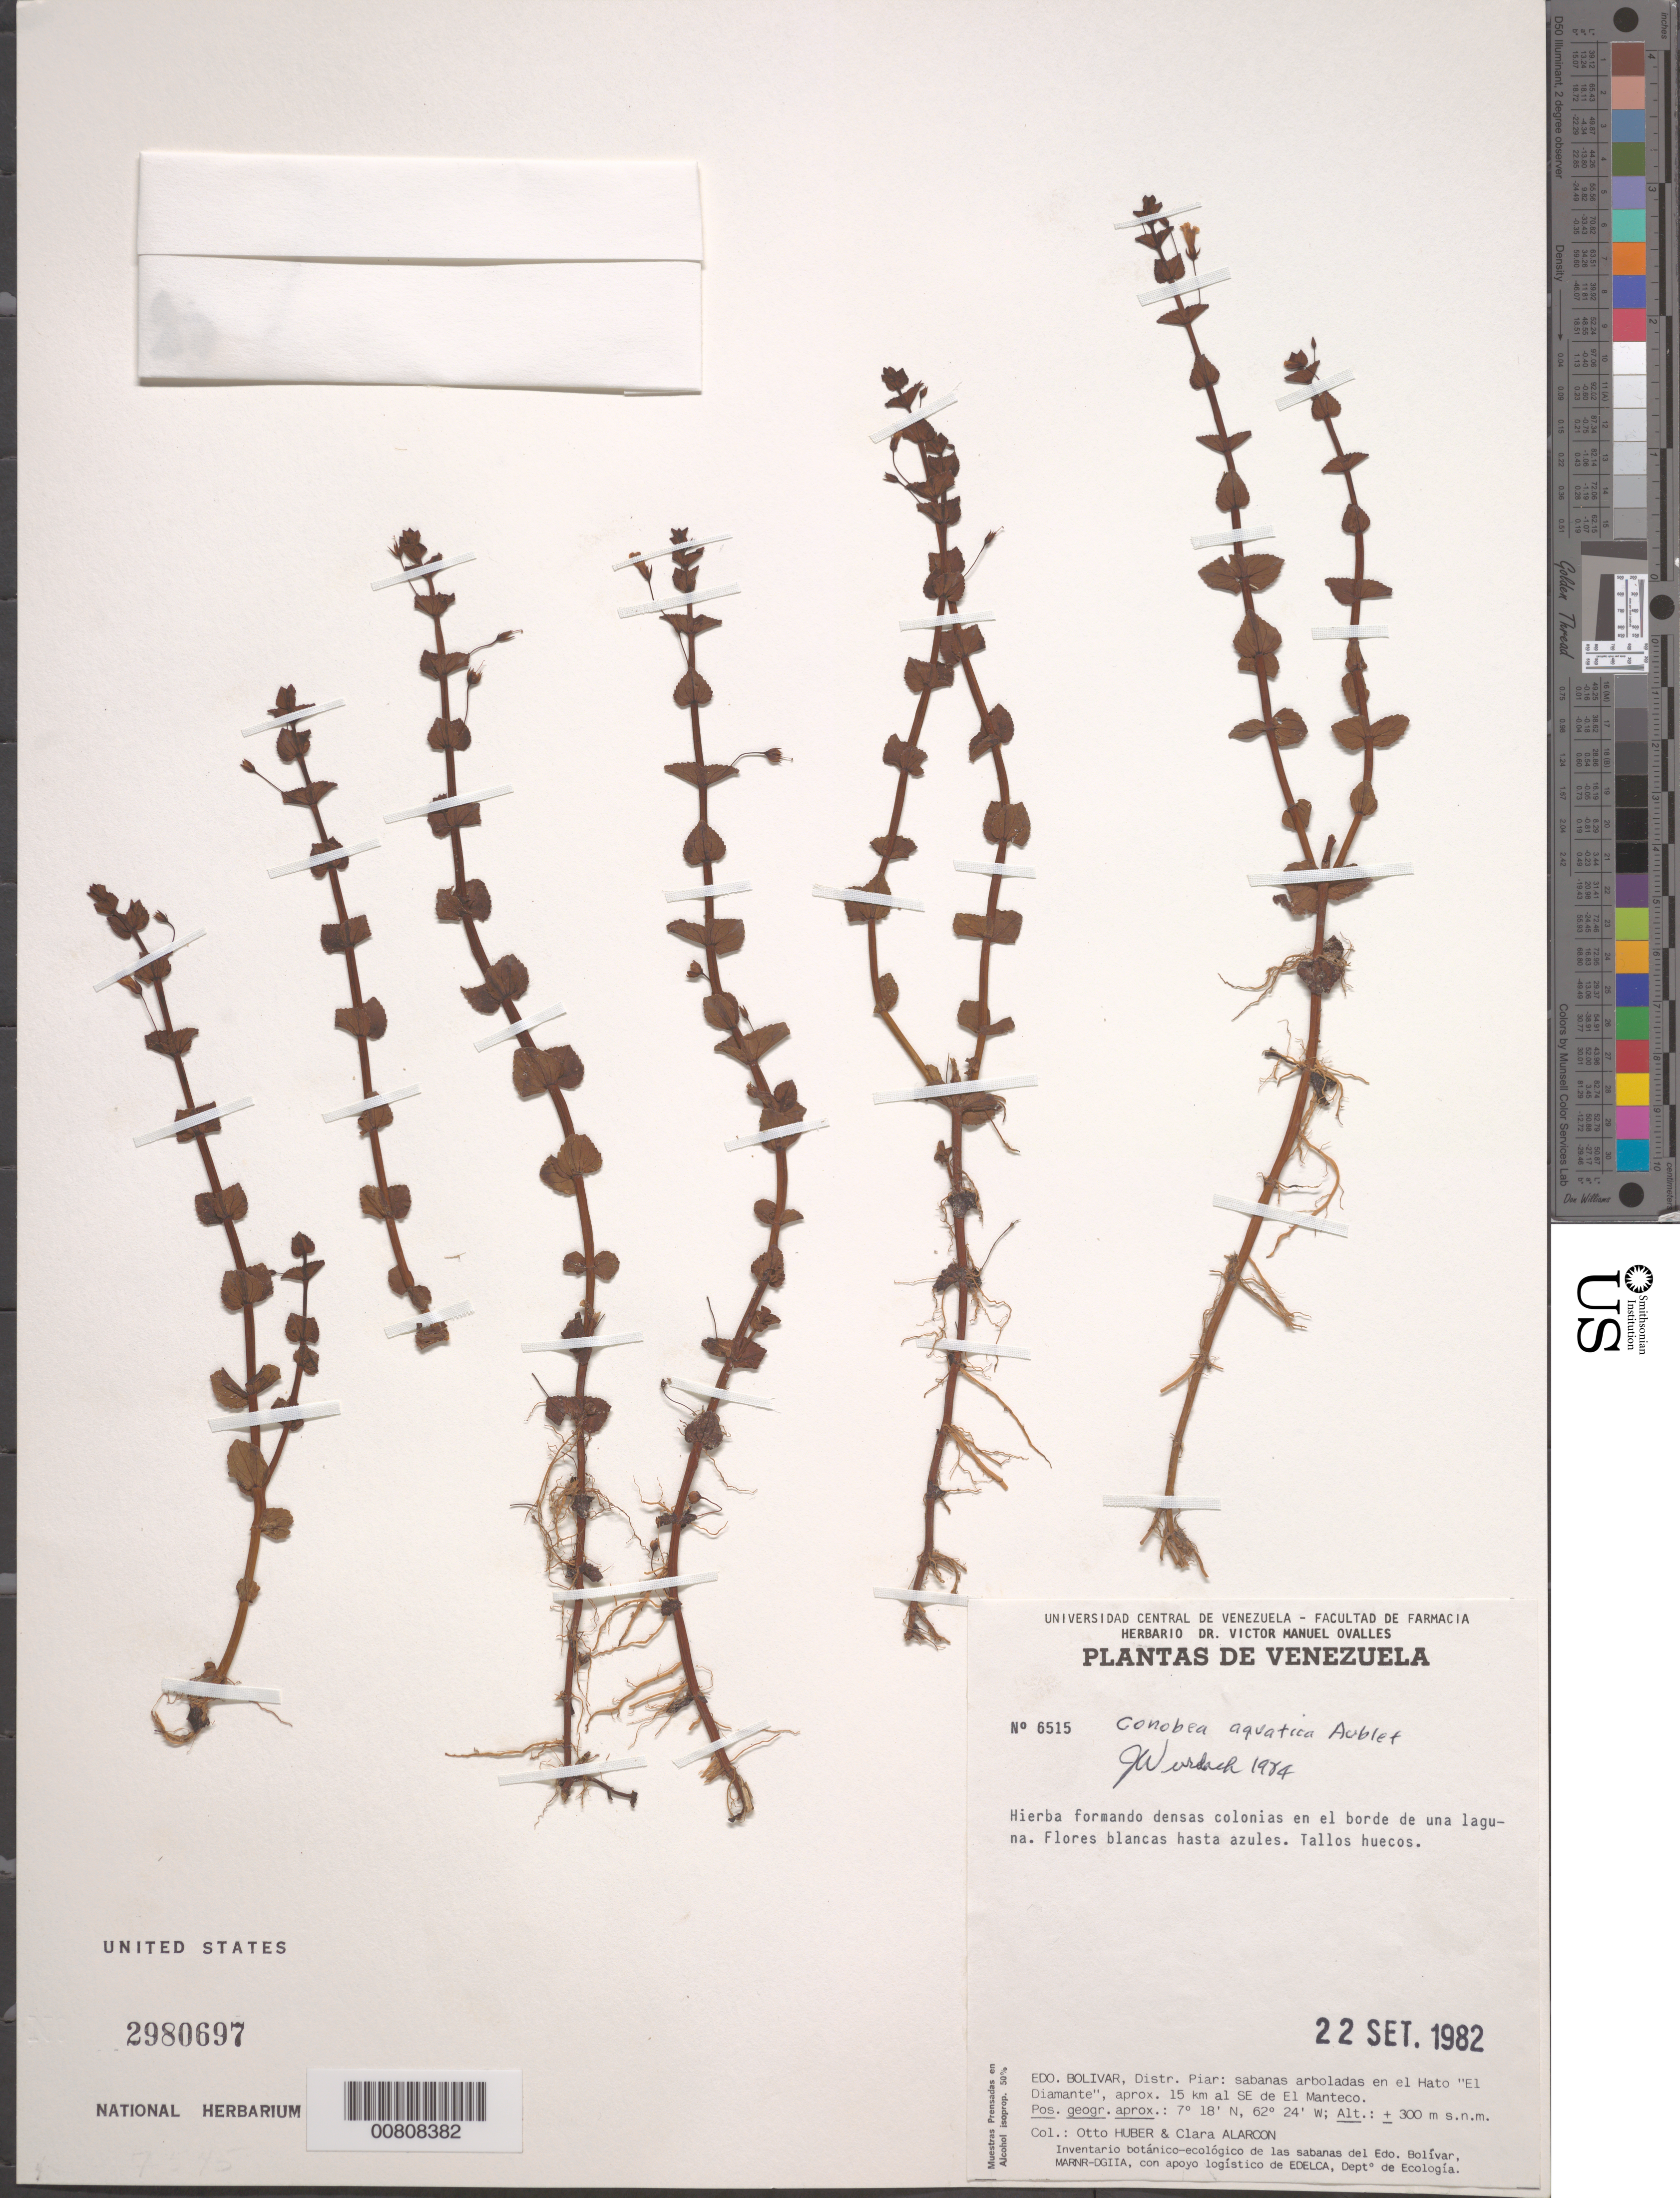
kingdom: Plantae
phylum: Tracheophyta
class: Magnoliopsida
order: Lamiales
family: Plantaginaceae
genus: Conobea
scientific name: Conobea aquatica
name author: Aubl.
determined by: Wurdack, John J., (US), US (UNITED STATES)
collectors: O. Huber & C. Alarcon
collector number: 6515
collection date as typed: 22-Sep-82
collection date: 1982-09-22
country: Venezuela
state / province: Bolívar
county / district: Piar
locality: Hato El Diamante, 15 km SE de El Manteco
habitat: Sabanas arboladas, en el borde de una laguna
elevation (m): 300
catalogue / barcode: US 2980697